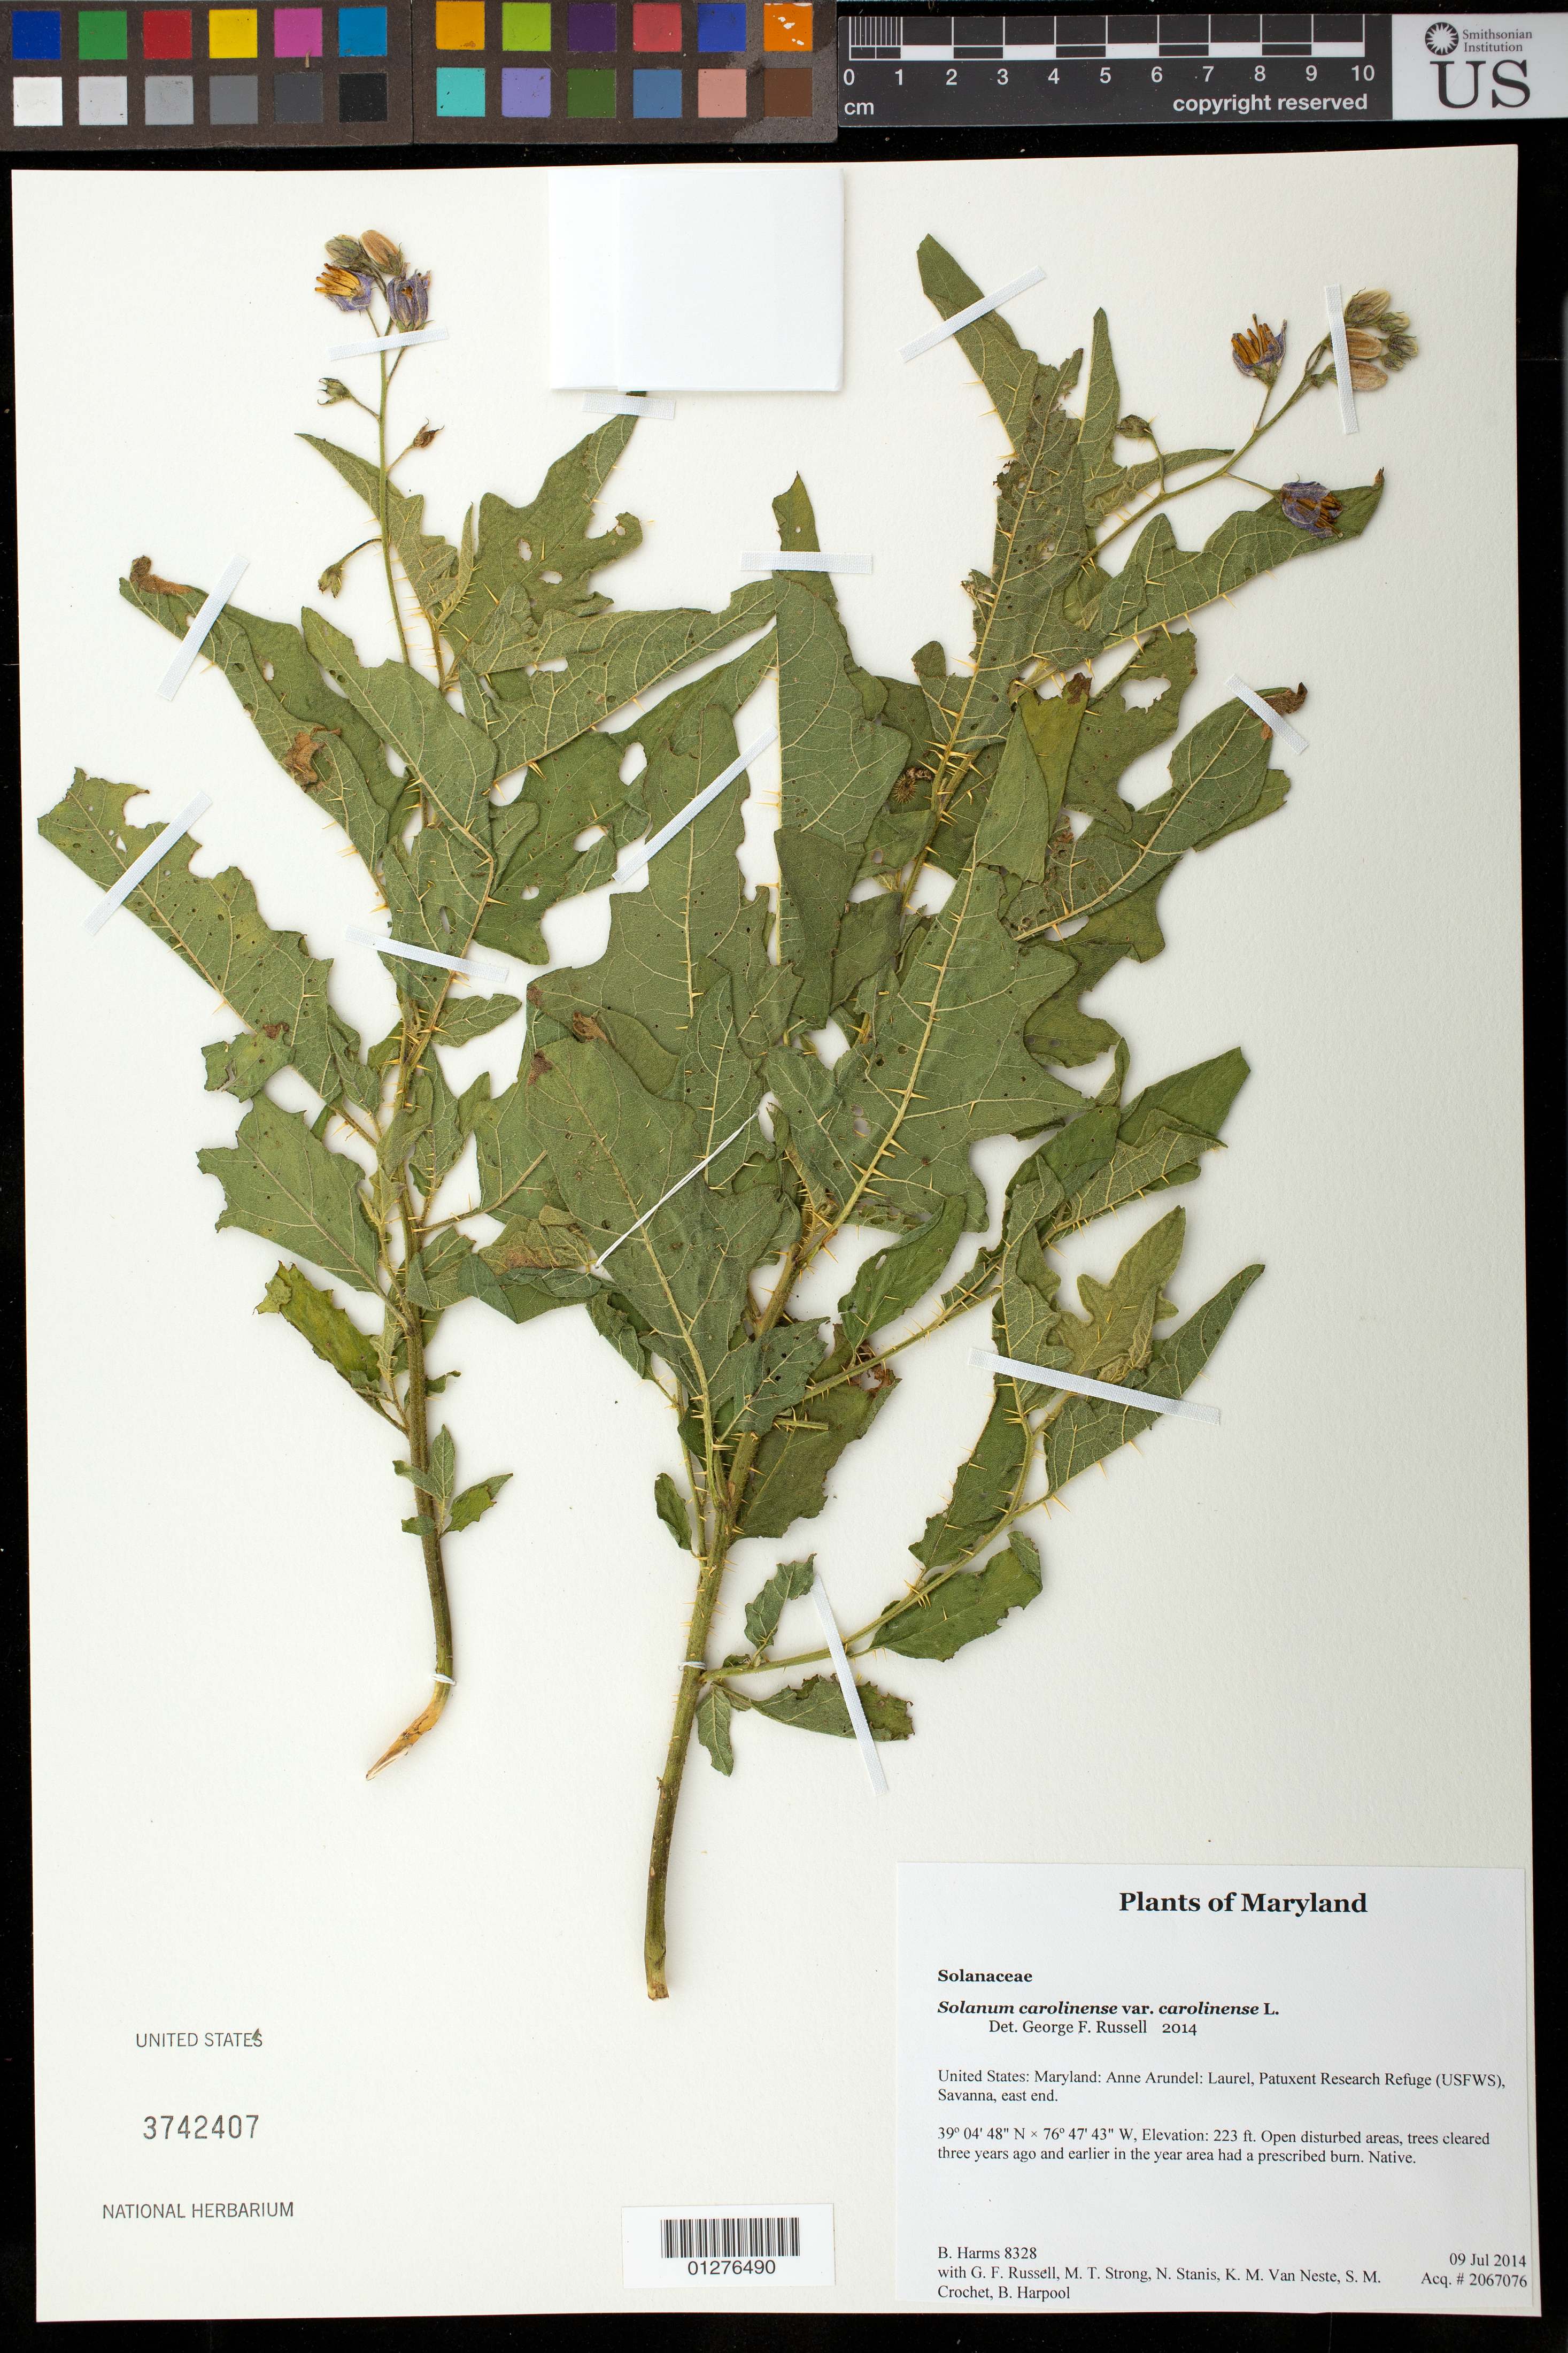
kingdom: Plantae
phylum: Tracheophyta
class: Magnoliopsida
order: Solanales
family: Solanaceae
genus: Solanum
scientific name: Solanum carolinense var. carolinense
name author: L.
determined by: Russell, George F., (UNITED STATES)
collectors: B. Harms, G. Russell, M. T. Strong, N. Stanis, K. M. Van Neste & S. M. Crochet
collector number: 8328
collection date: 2014-07-09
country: United States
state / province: Maryland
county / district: Anne Arundel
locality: Laurel, Patuxent Research Refuge (USFWS), Savanna, east end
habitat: Open disturbed areas, trees cleared three years ago and earlier in the year area had a prescribed burn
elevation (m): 68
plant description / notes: Print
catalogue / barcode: US 3742407